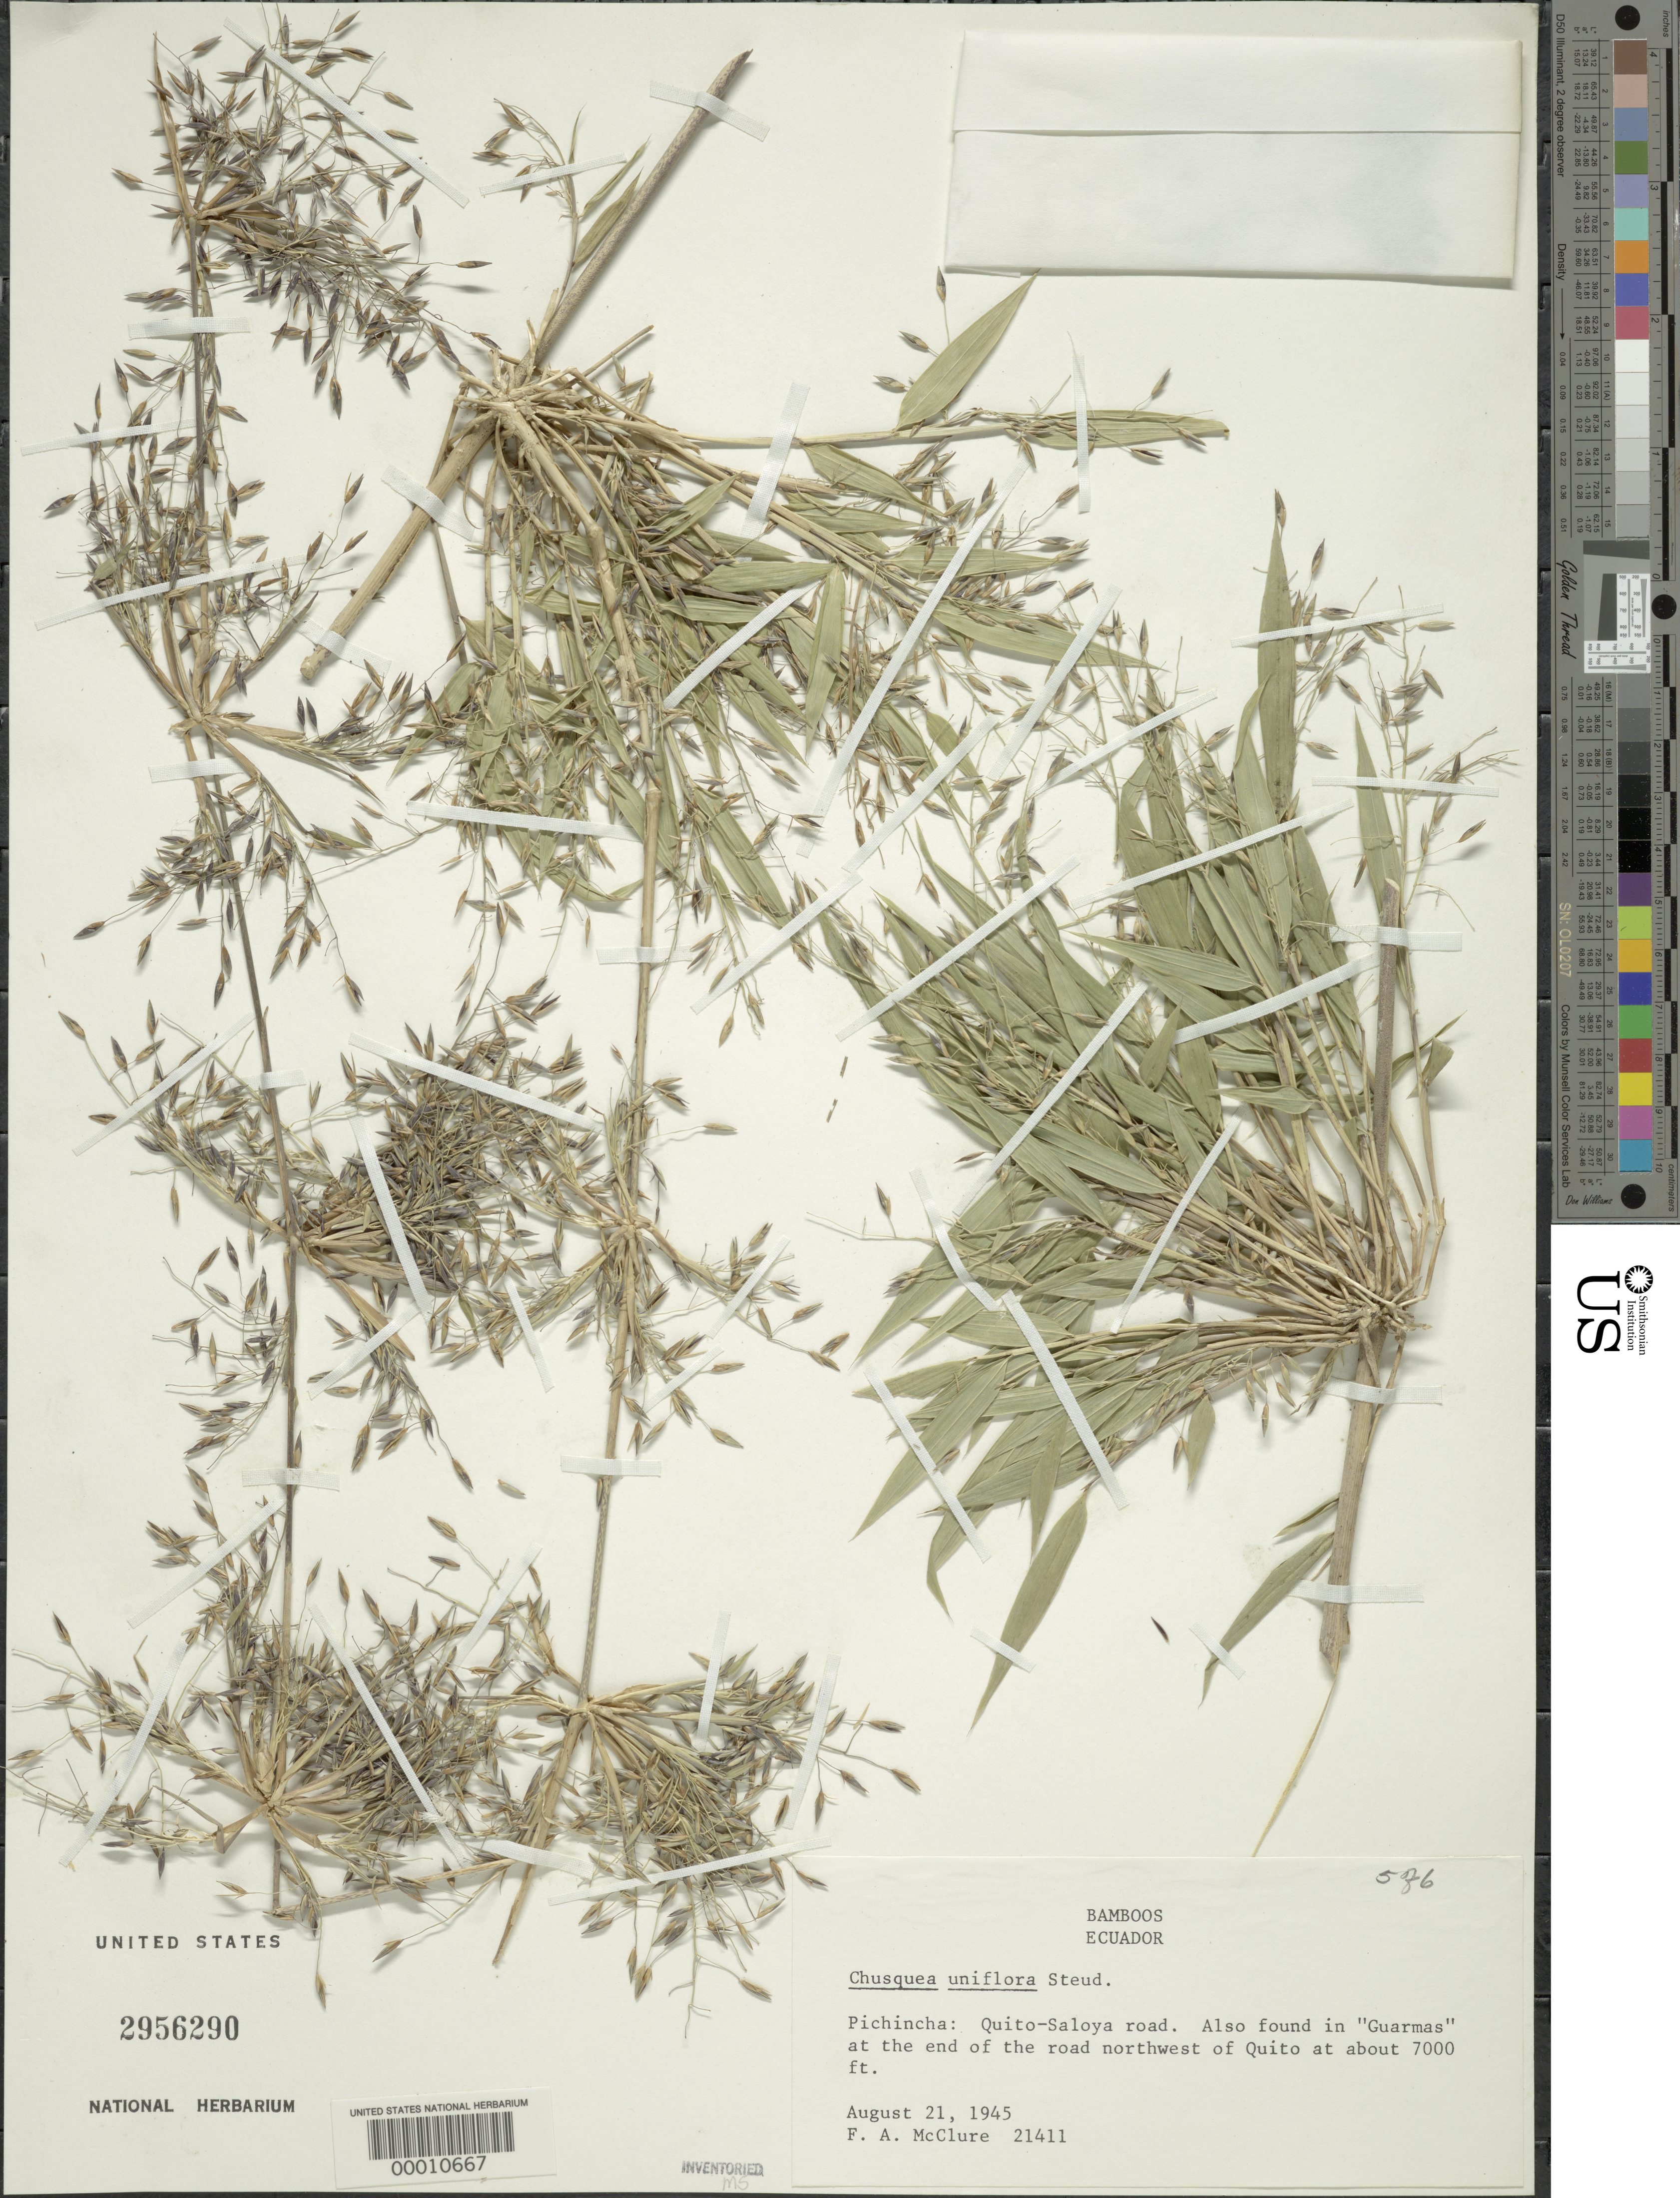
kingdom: Plantae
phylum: Tracheophyta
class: Liliopsida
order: Poales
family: Poaceae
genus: Chusquea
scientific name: Chusquea uniflora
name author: Steud.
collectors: F. A. McClure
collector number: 21411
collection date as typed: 21 Aug 1945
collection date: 1945-08-21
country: Ecuador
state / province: Pichincha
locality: Quito, saloya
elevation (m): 1745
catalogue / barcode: US 2956290